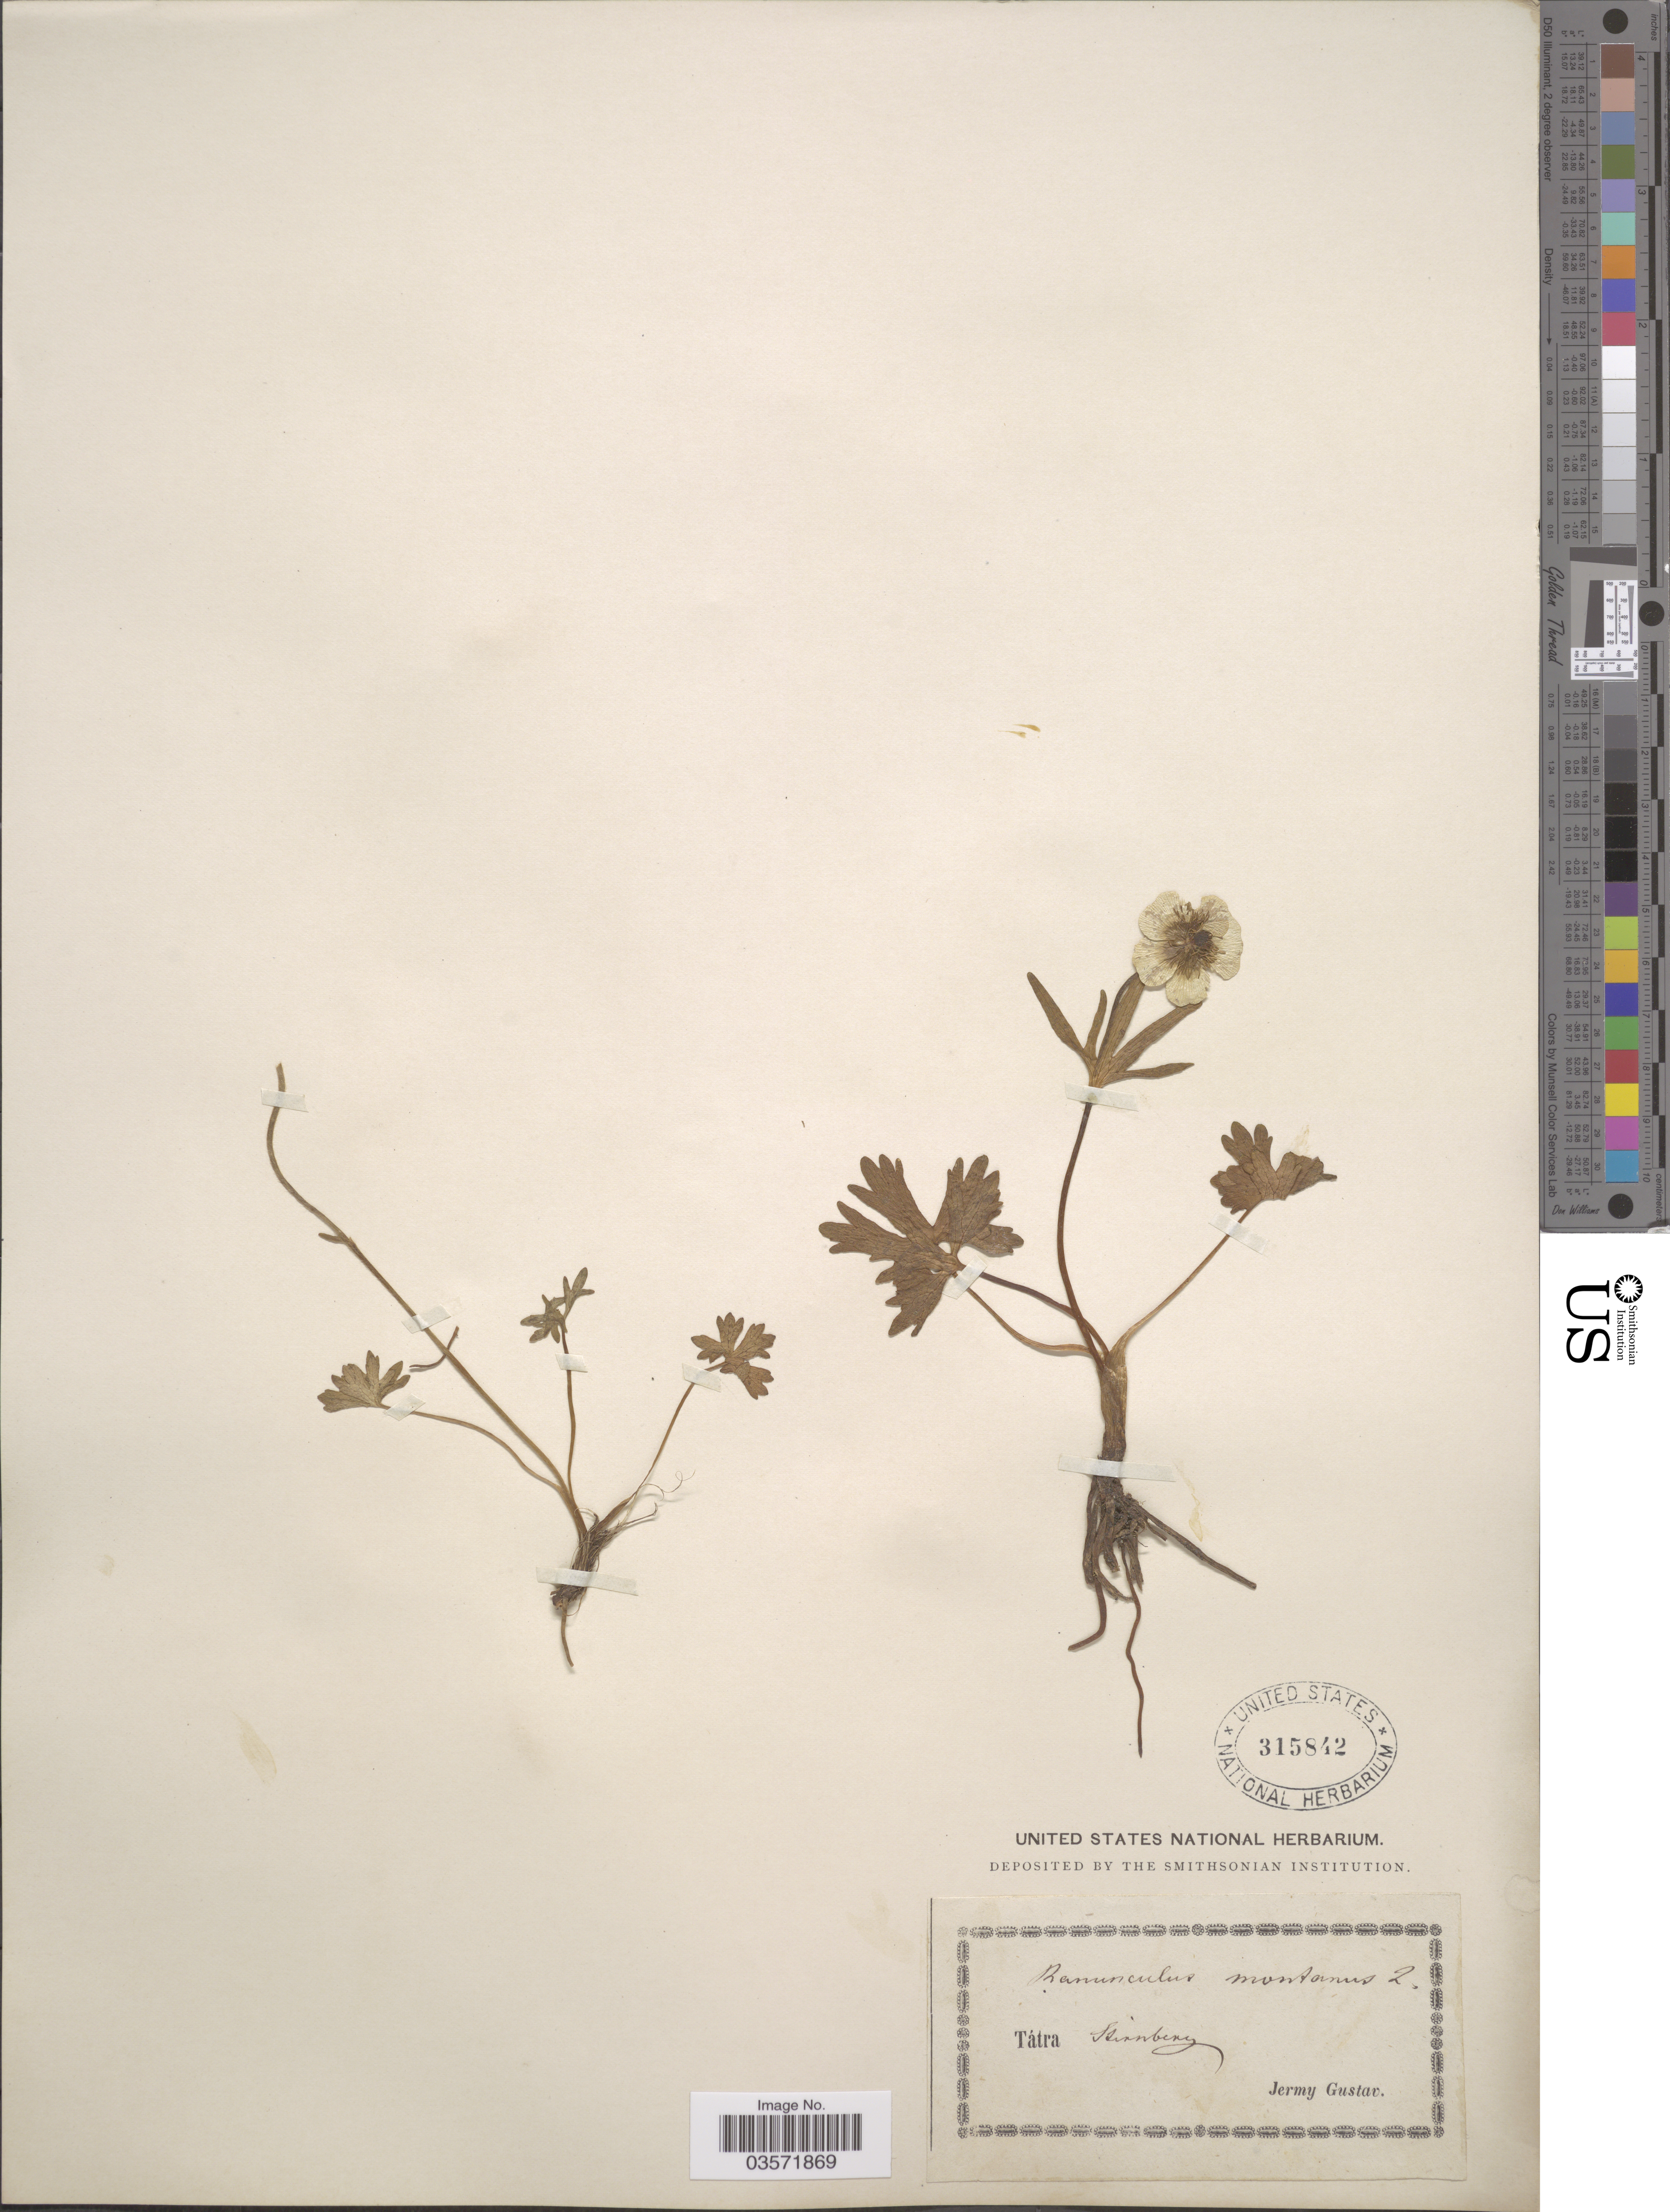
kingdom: Plantae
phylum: Tracheophyta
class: Magnoliopsida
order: Ranunculales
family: Ranunculaceae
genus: Ranunculus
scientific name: Ranunculus montanus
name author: Willd.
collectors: J. Gustav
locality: Tátra. Stirnberg [interpreted].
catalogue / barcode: US 315842